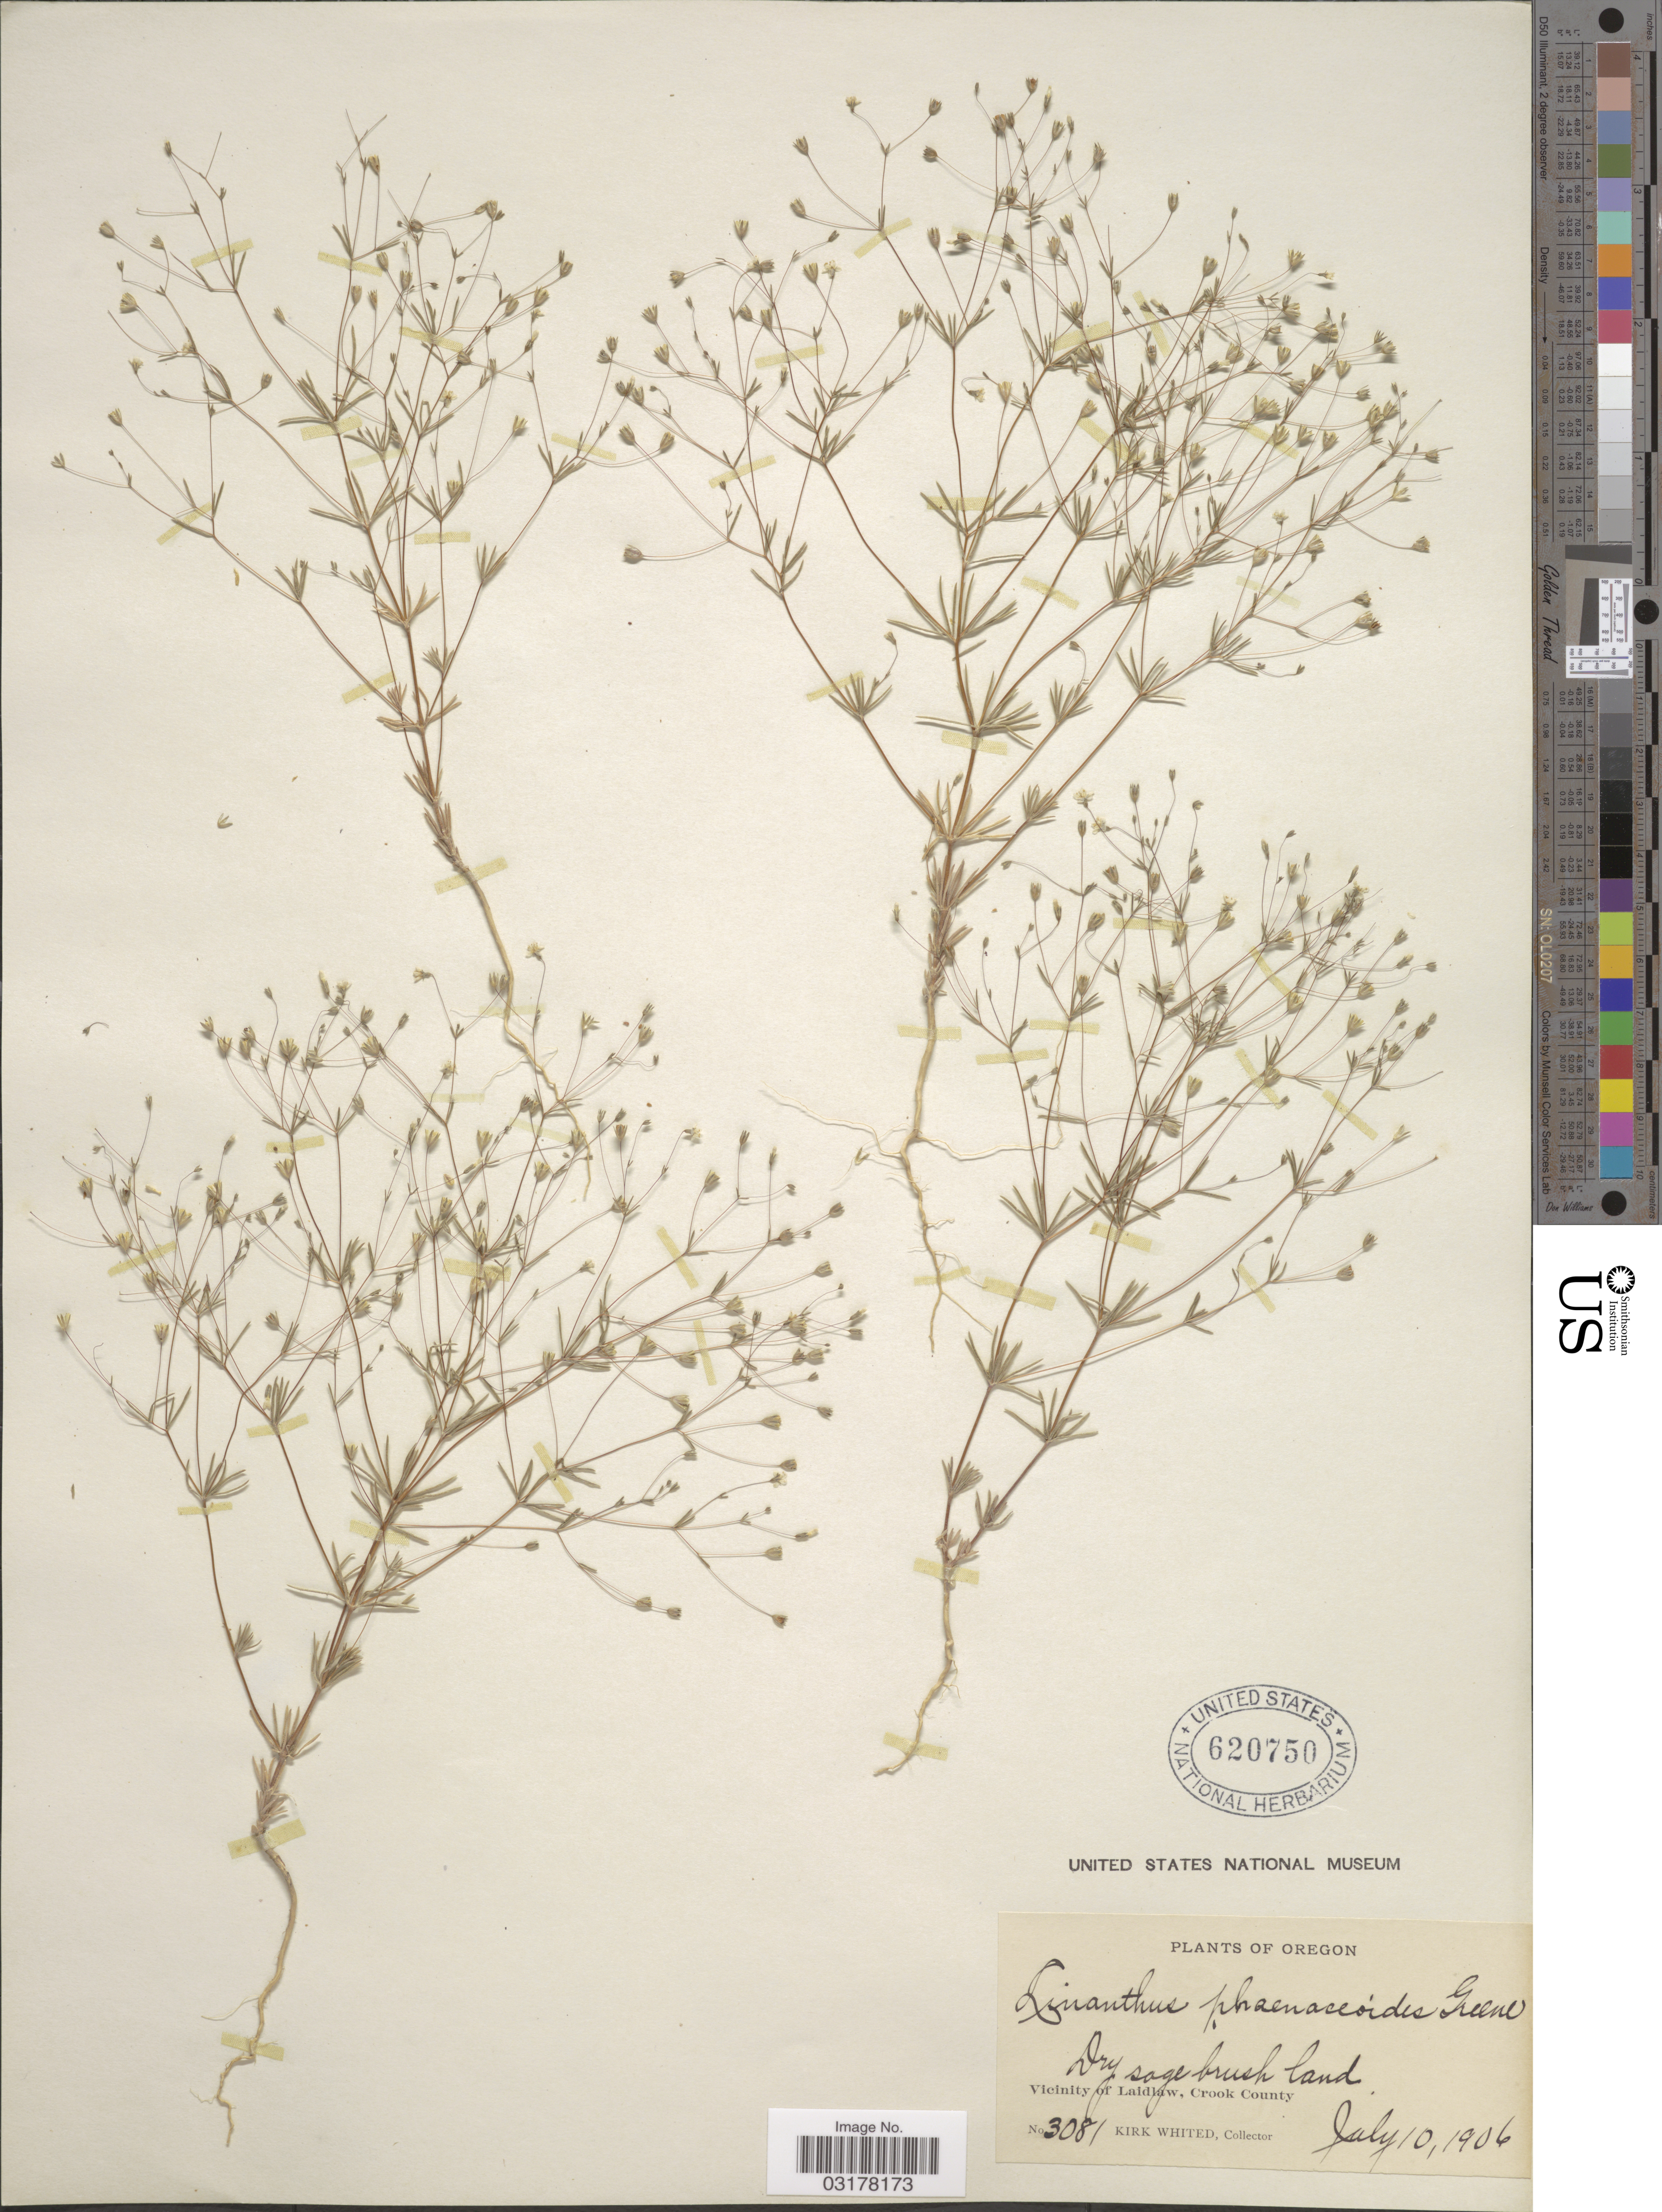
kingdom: Plantae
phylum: Tracheophyta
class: Magnoliopsida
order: Ericales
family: Polemoniaceae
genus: Leptosiphon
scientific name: Leptosiphon septentrionalis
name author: (H. Mason) J.M. Porter & L.A. Johnson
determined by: Strong, Mark T., (BOT), Smithsonian Institution - National Museum of Natural History (UNITED STATES)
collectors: K. Whited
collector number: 3081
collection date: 1906-07-10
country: United States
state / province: Oregon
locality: Vicinity of Laidlaw, Crook County.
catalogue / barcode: US 620750